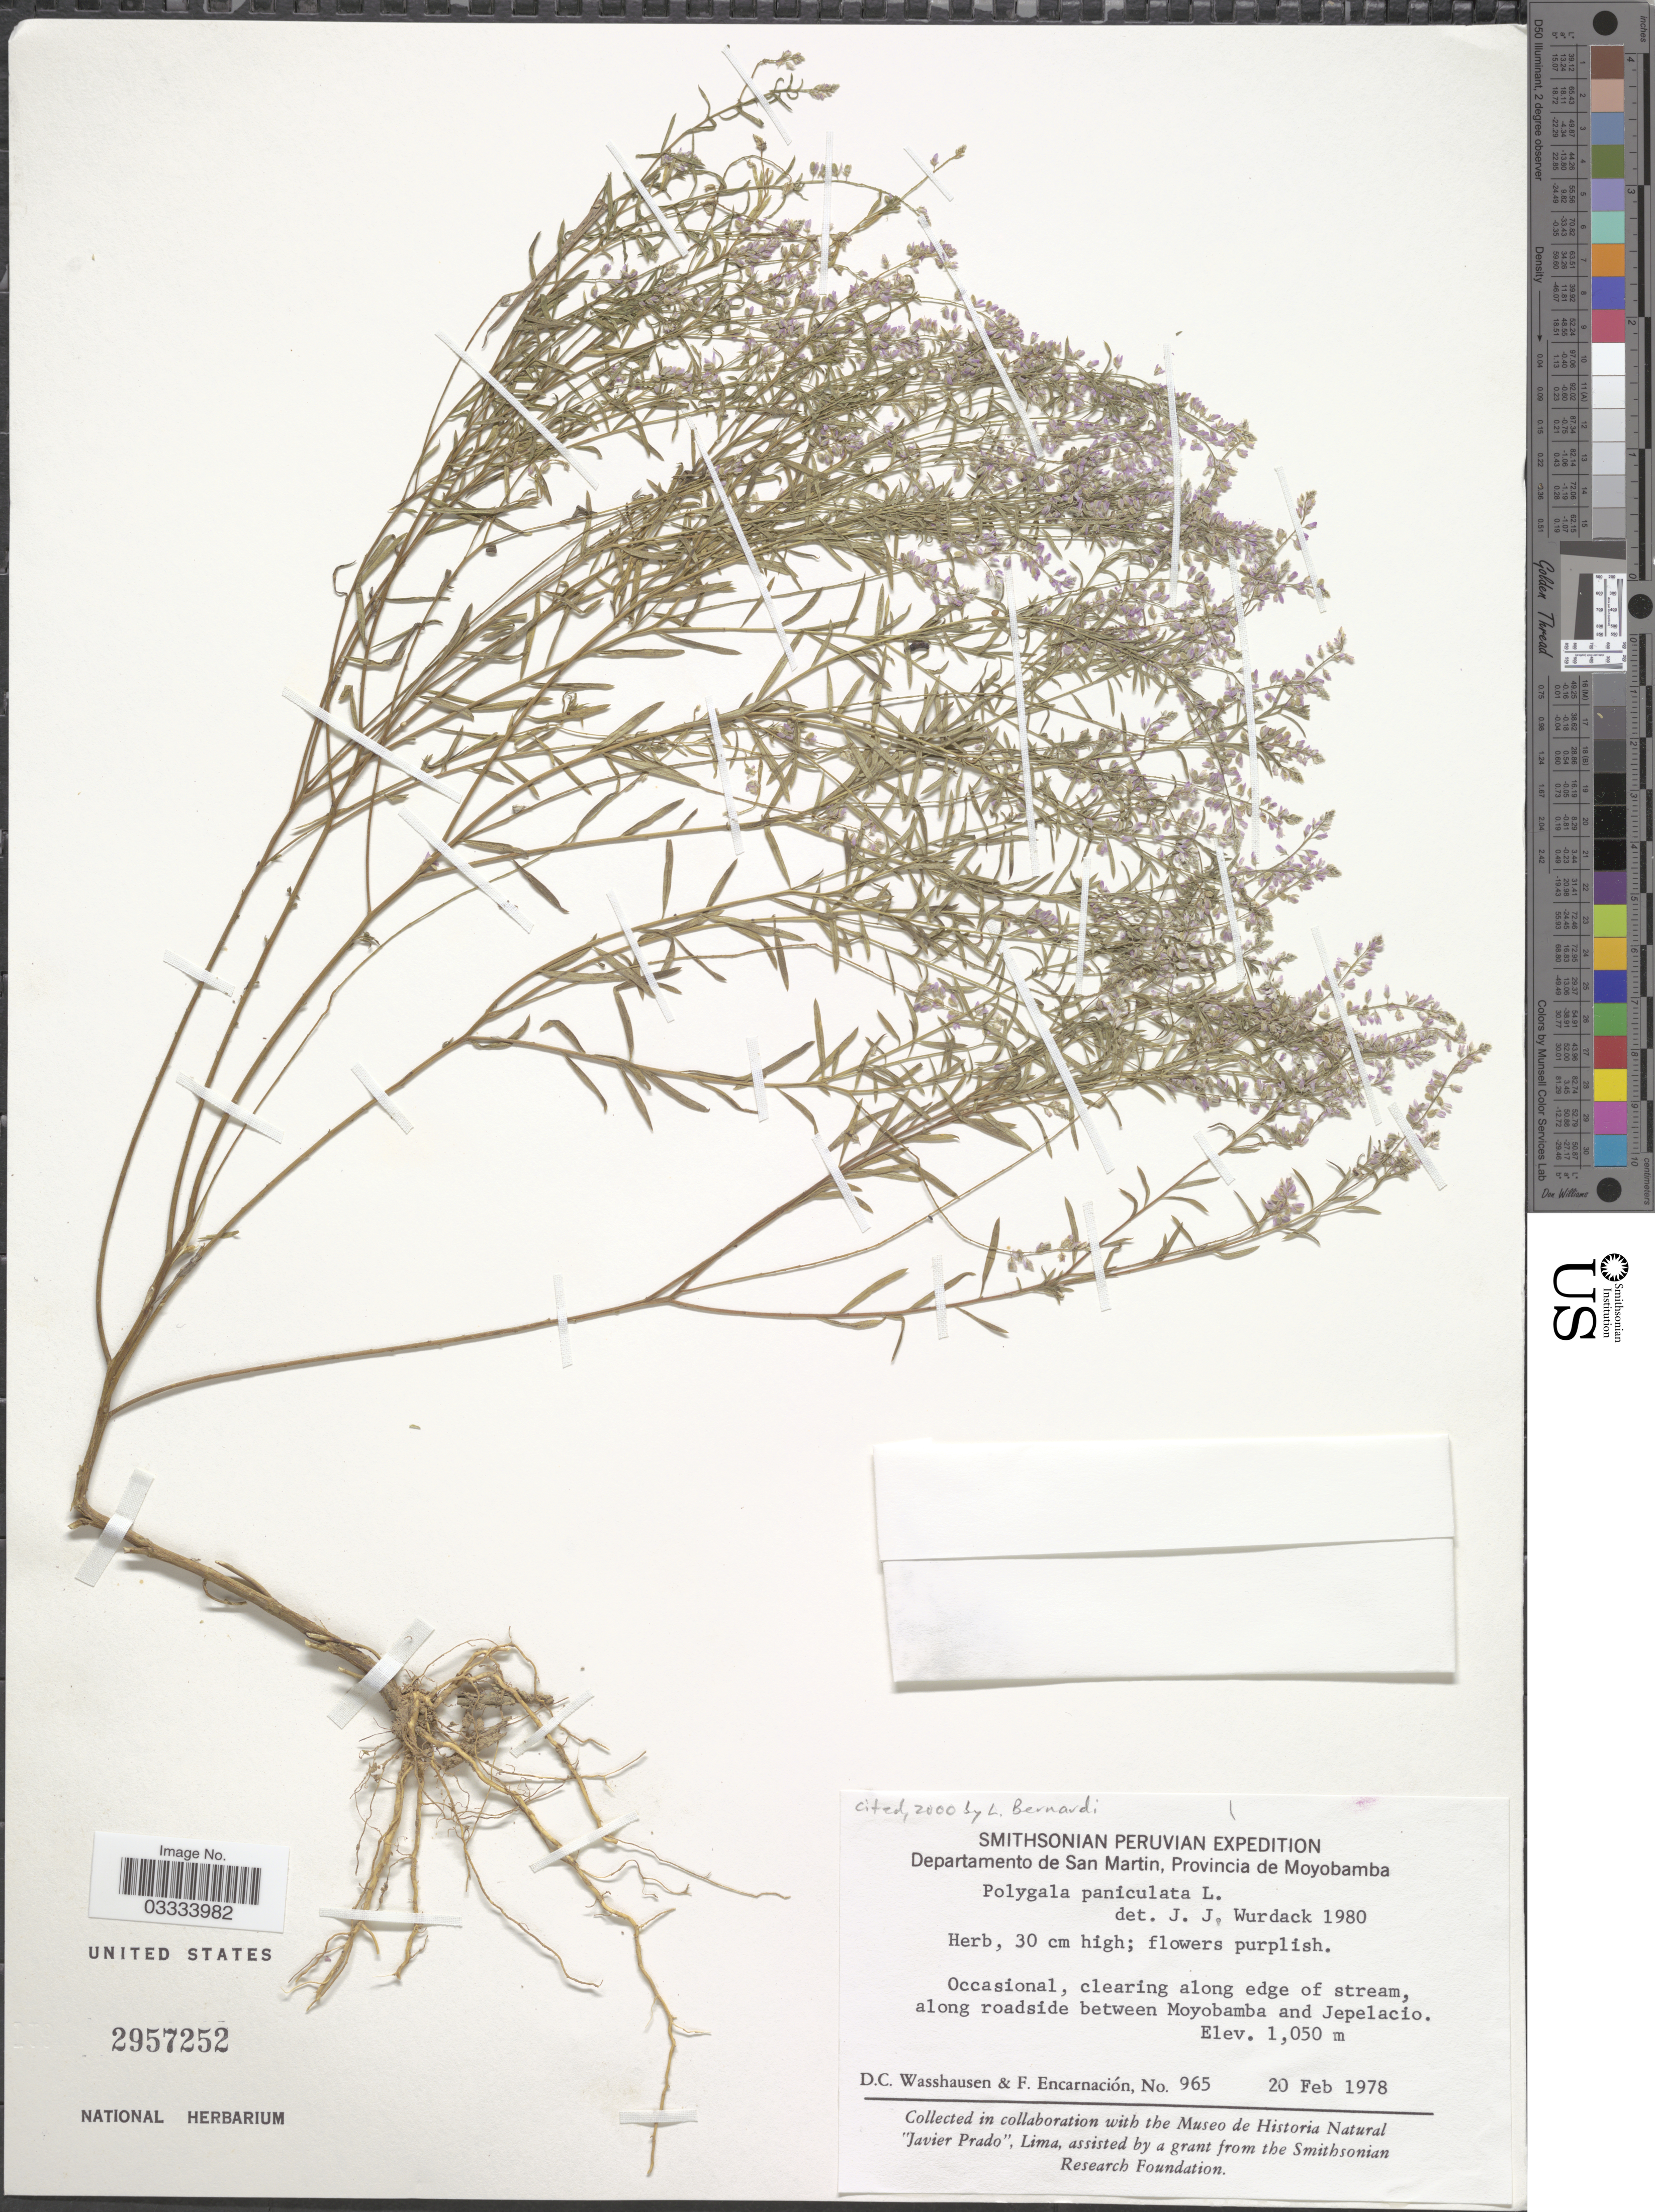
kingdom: Plantae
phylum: Tracheophyta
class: Magnoliopsida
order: Fabales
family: Polygalaceae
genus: Polygala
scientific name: Polygala paniculata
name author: L.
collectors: D. C. Wasshausen & F. Encarnación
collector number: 965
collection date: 1978-02-20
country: Peru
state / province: San Martín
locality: Departamento de San Martin, Provincia de Moyobamba. Along roadside between Moyobamba and Jepelacio.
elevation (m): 1050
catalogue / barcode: US 2957252